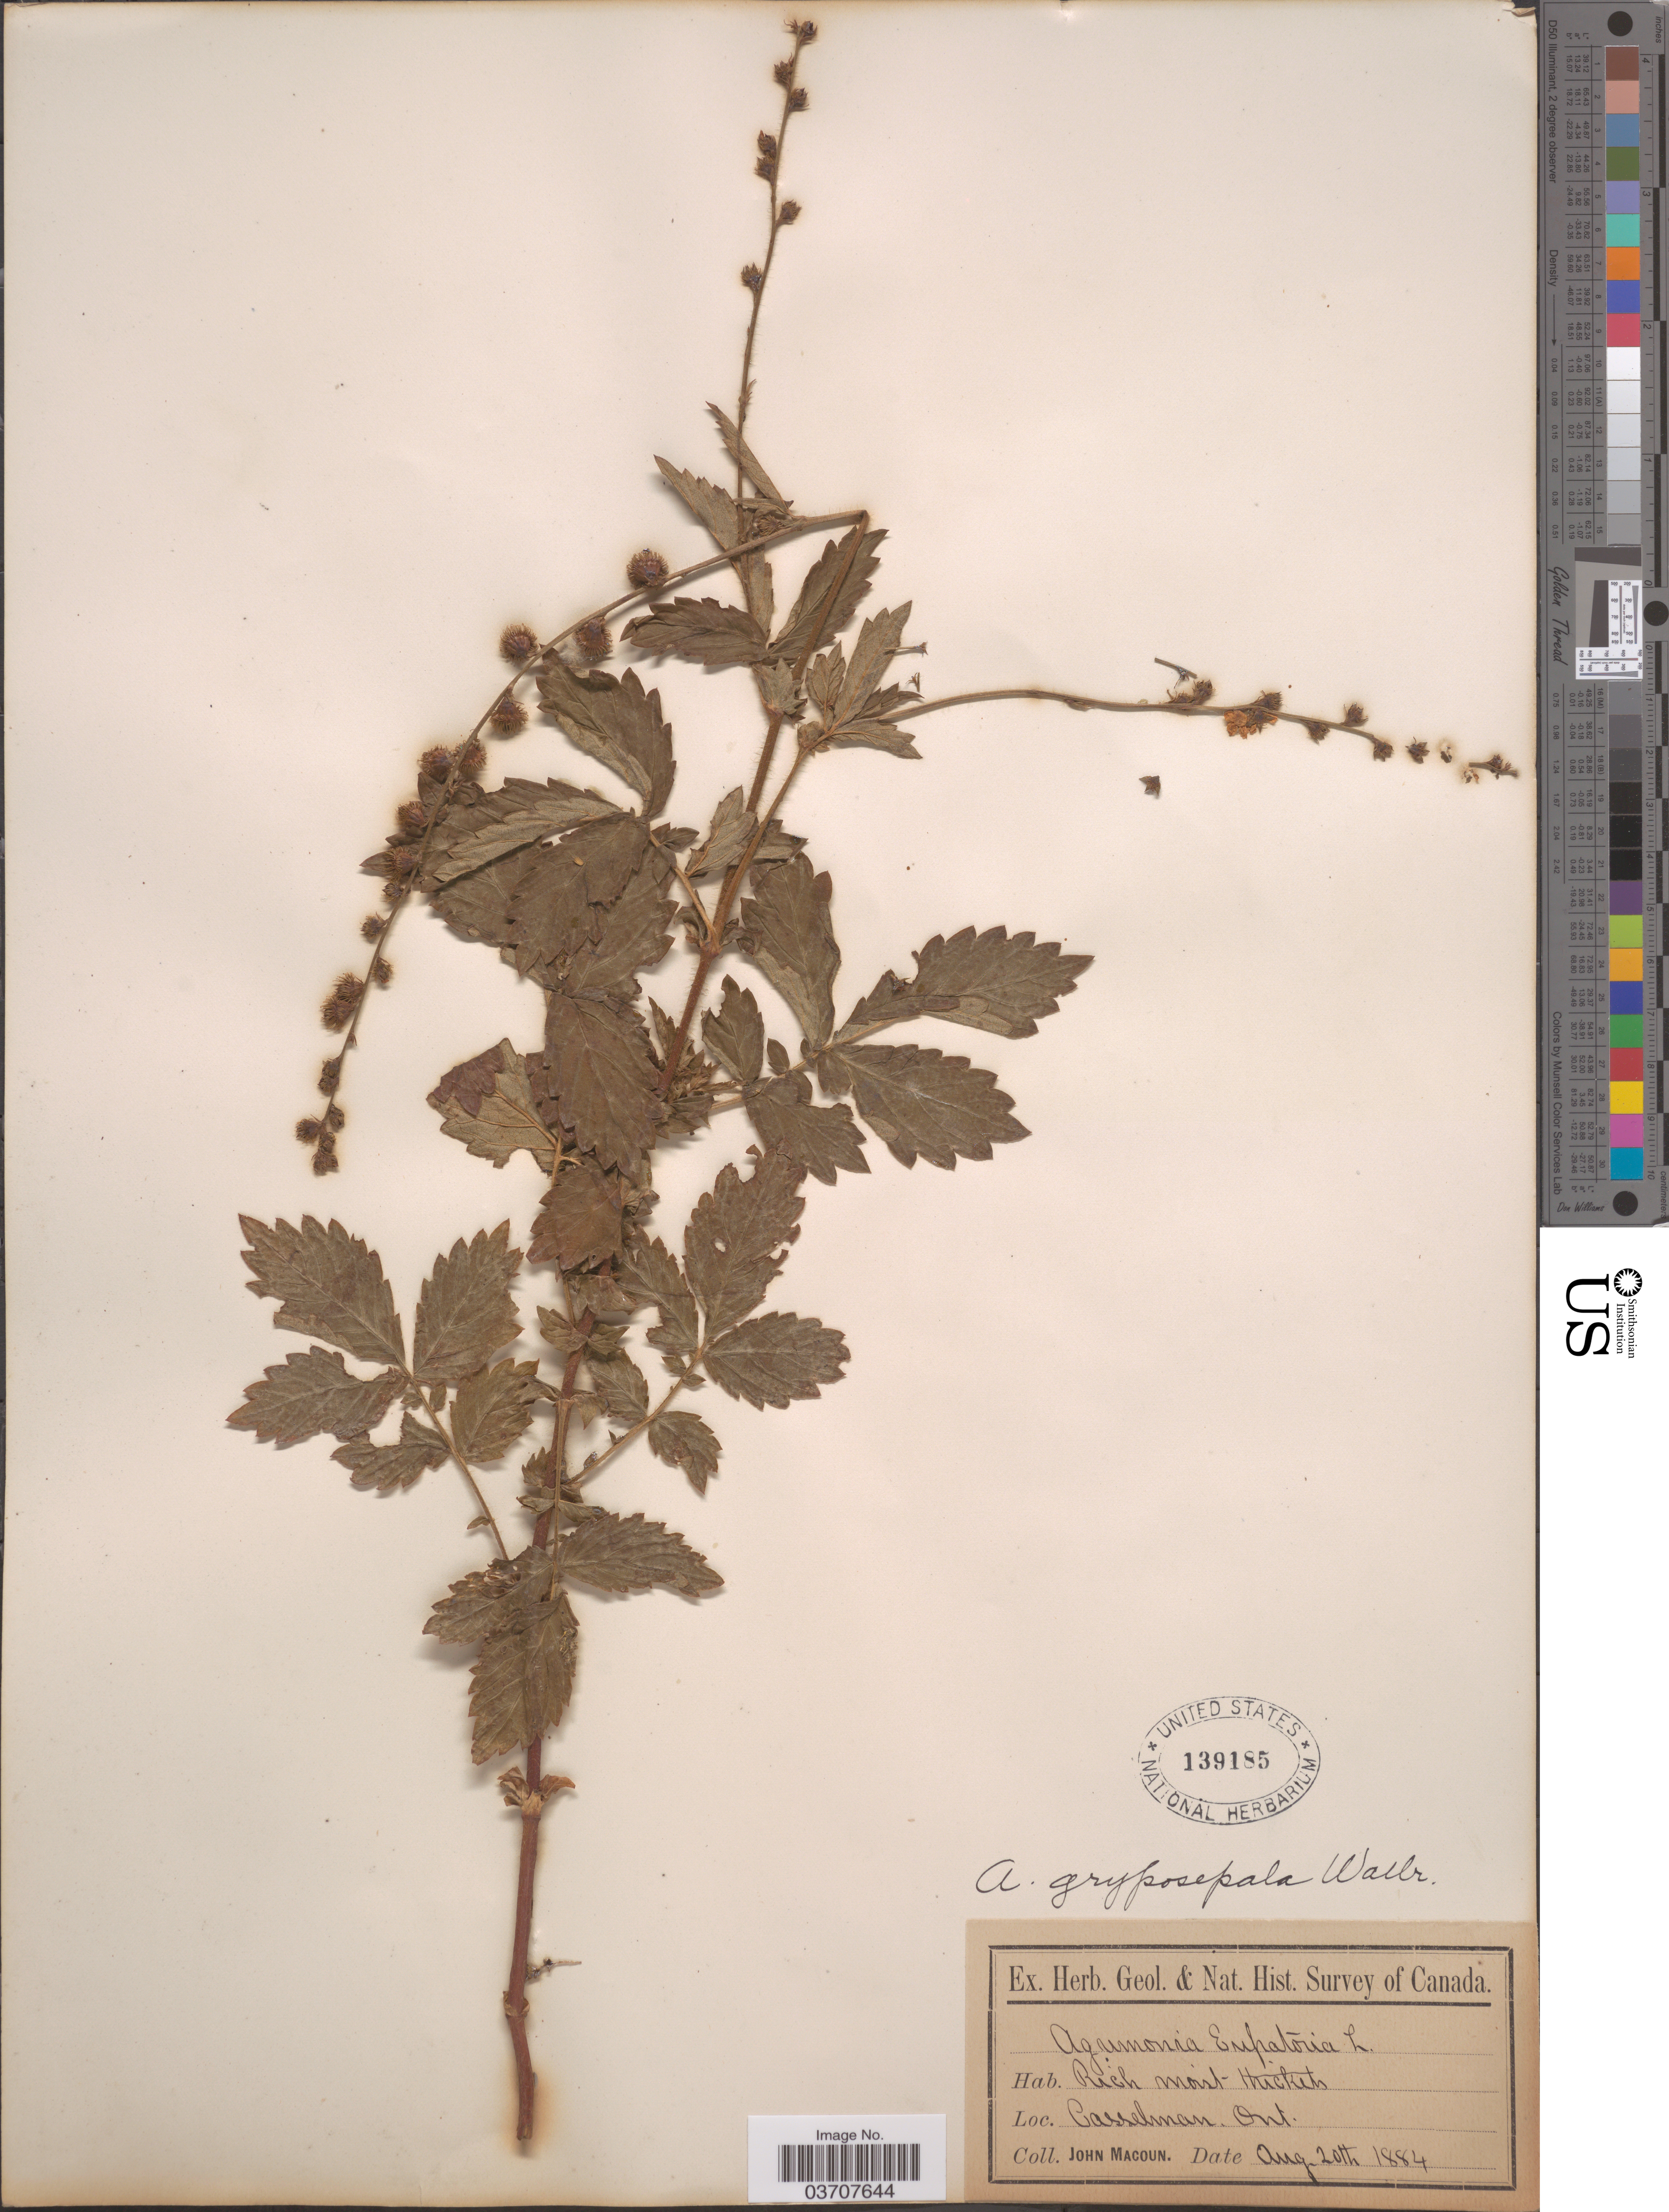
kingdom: Plantae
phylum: Tracheophyta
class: Magnoliopsida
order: Rosales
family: Rosaceae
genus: Agrimonia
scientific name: Agrimonia gryposepala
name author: Wallr.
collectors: J. Macoun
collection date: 1884-08-20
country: Canada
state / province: Ontario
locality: Casselman.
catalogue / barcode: US 139185